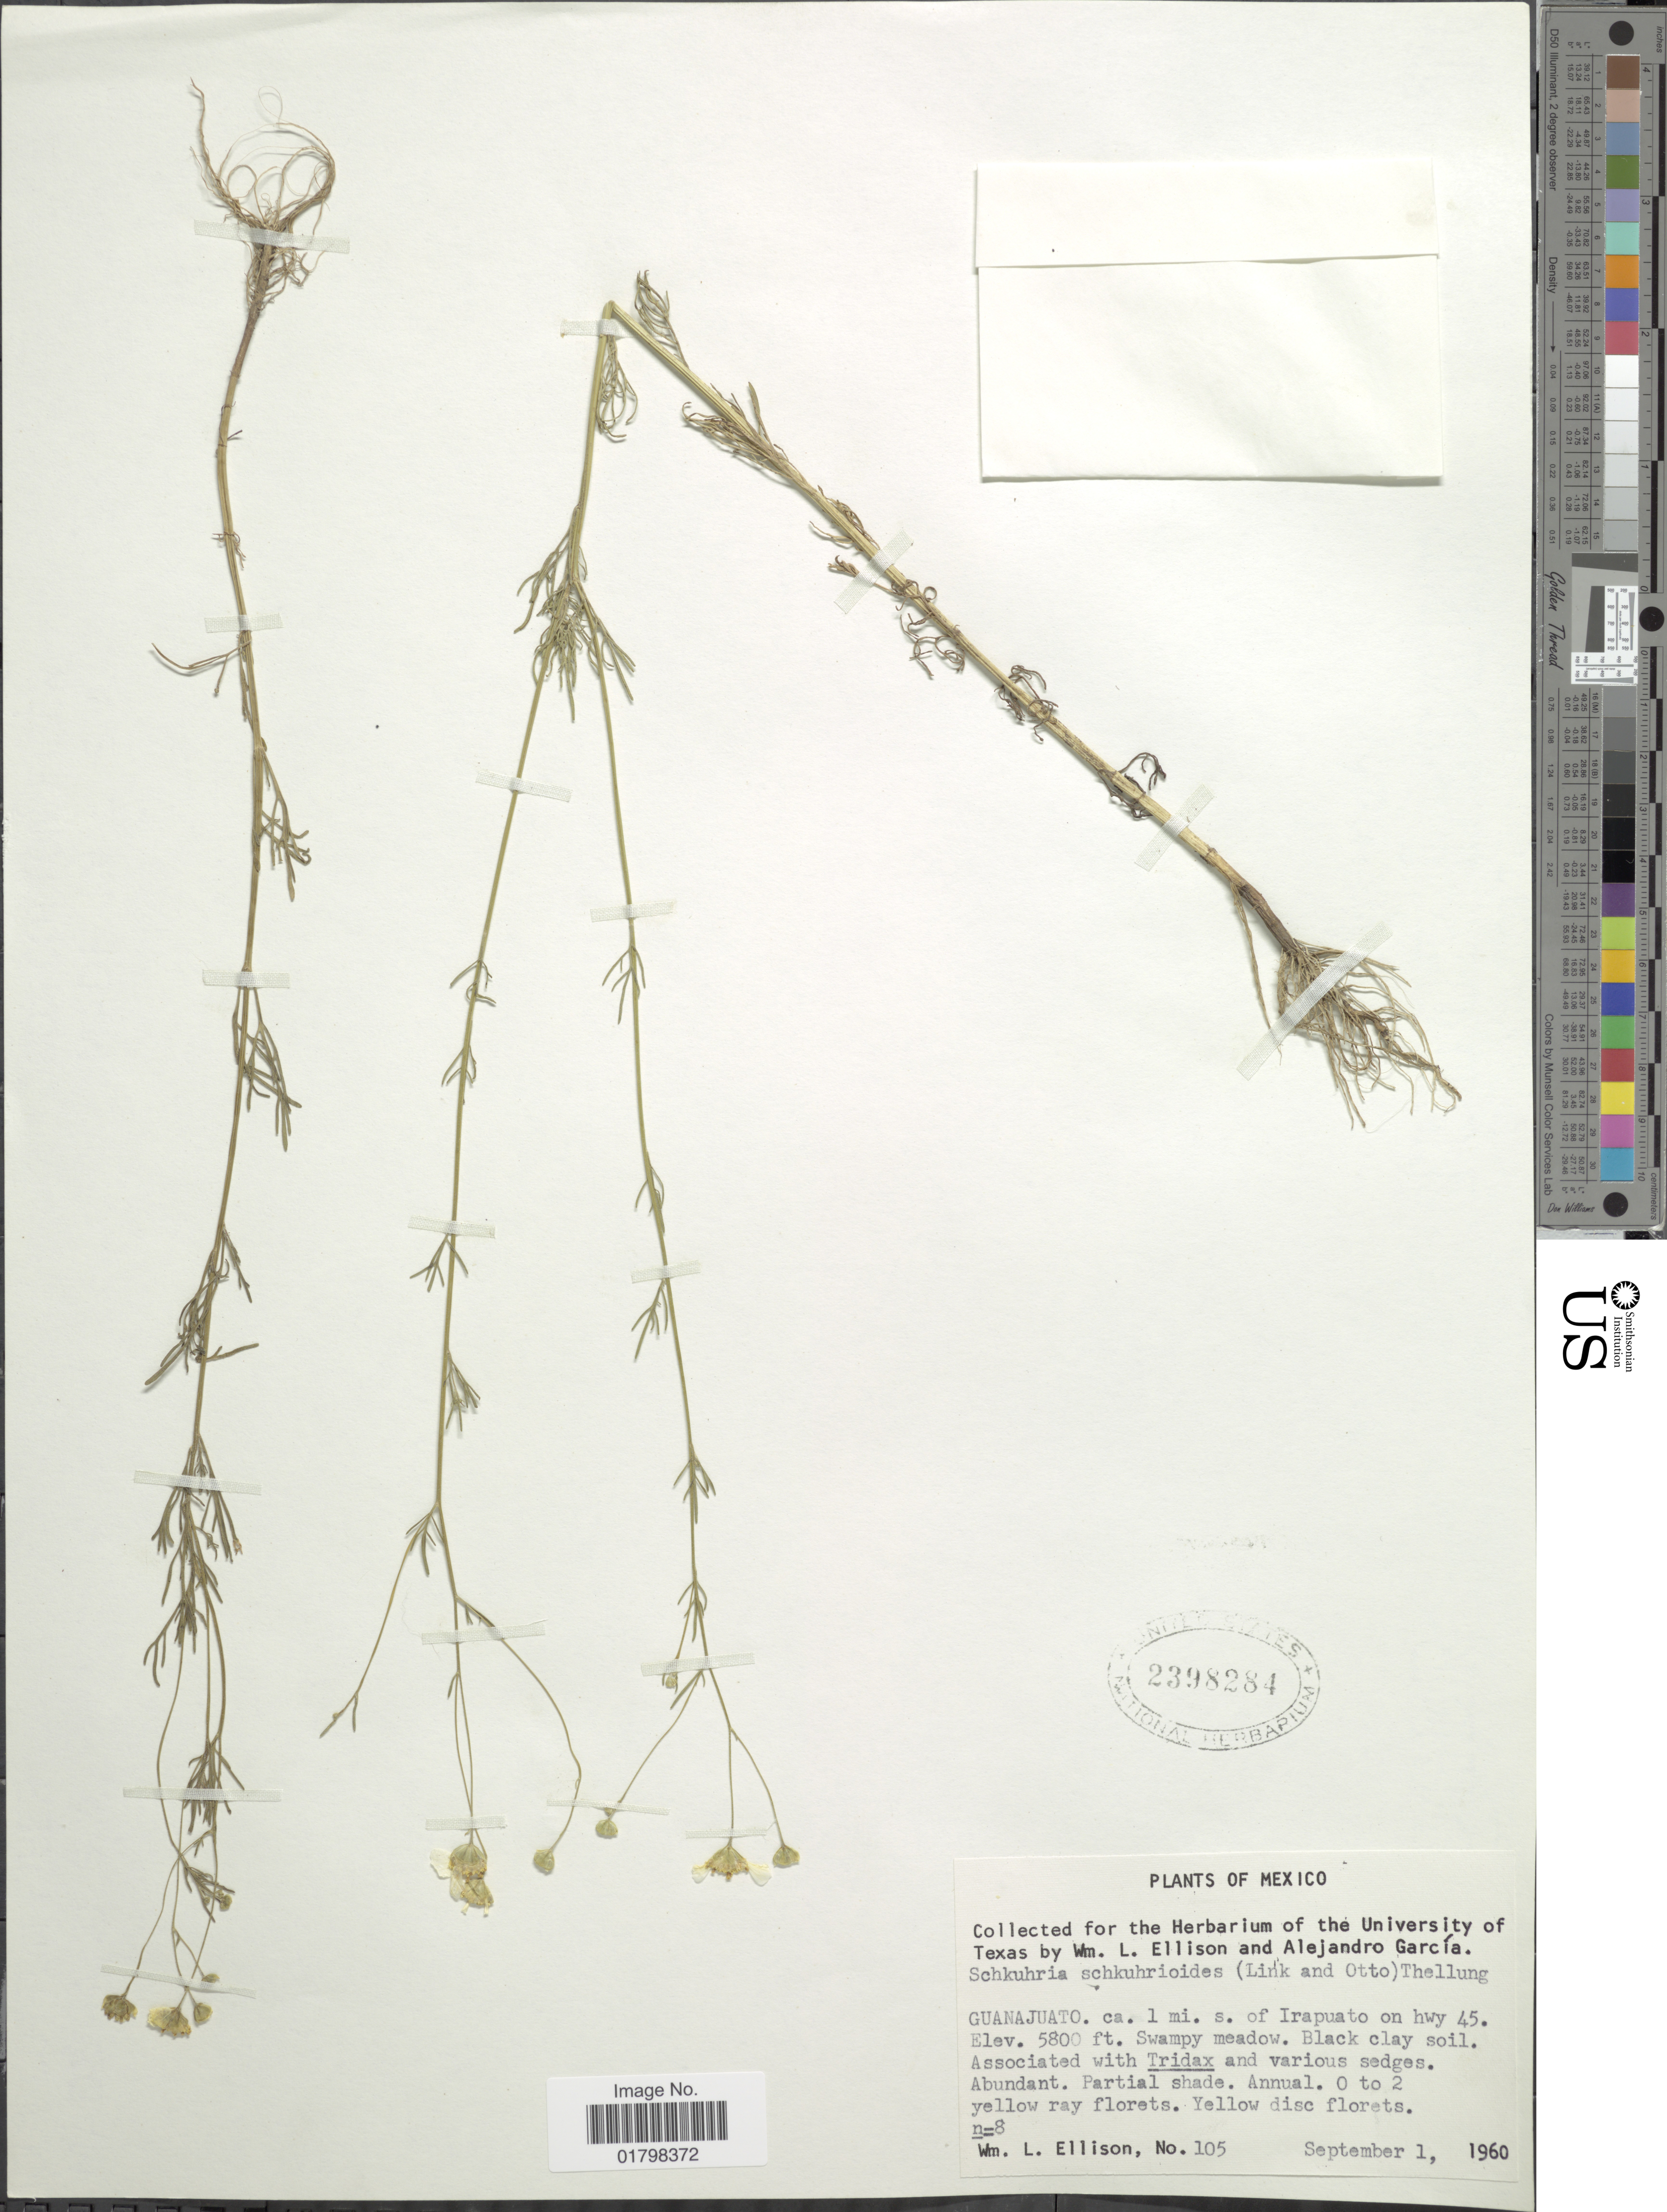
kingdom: Plantae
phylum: Tracheophyta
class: Magnoliopsida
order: Asterales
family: Asteraceae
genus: Schkuhria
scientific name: Schkuhria schkuhrioides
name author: (Link & Otto) Thell.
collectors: W. L. Ellison & A. Garcia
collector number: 105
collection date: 1960-09-01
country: Mexico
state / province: Guanajuato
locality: Ca. 1 mi. s. of Irapuato on hwy 45.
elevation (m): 1768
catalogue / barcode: US 2398284